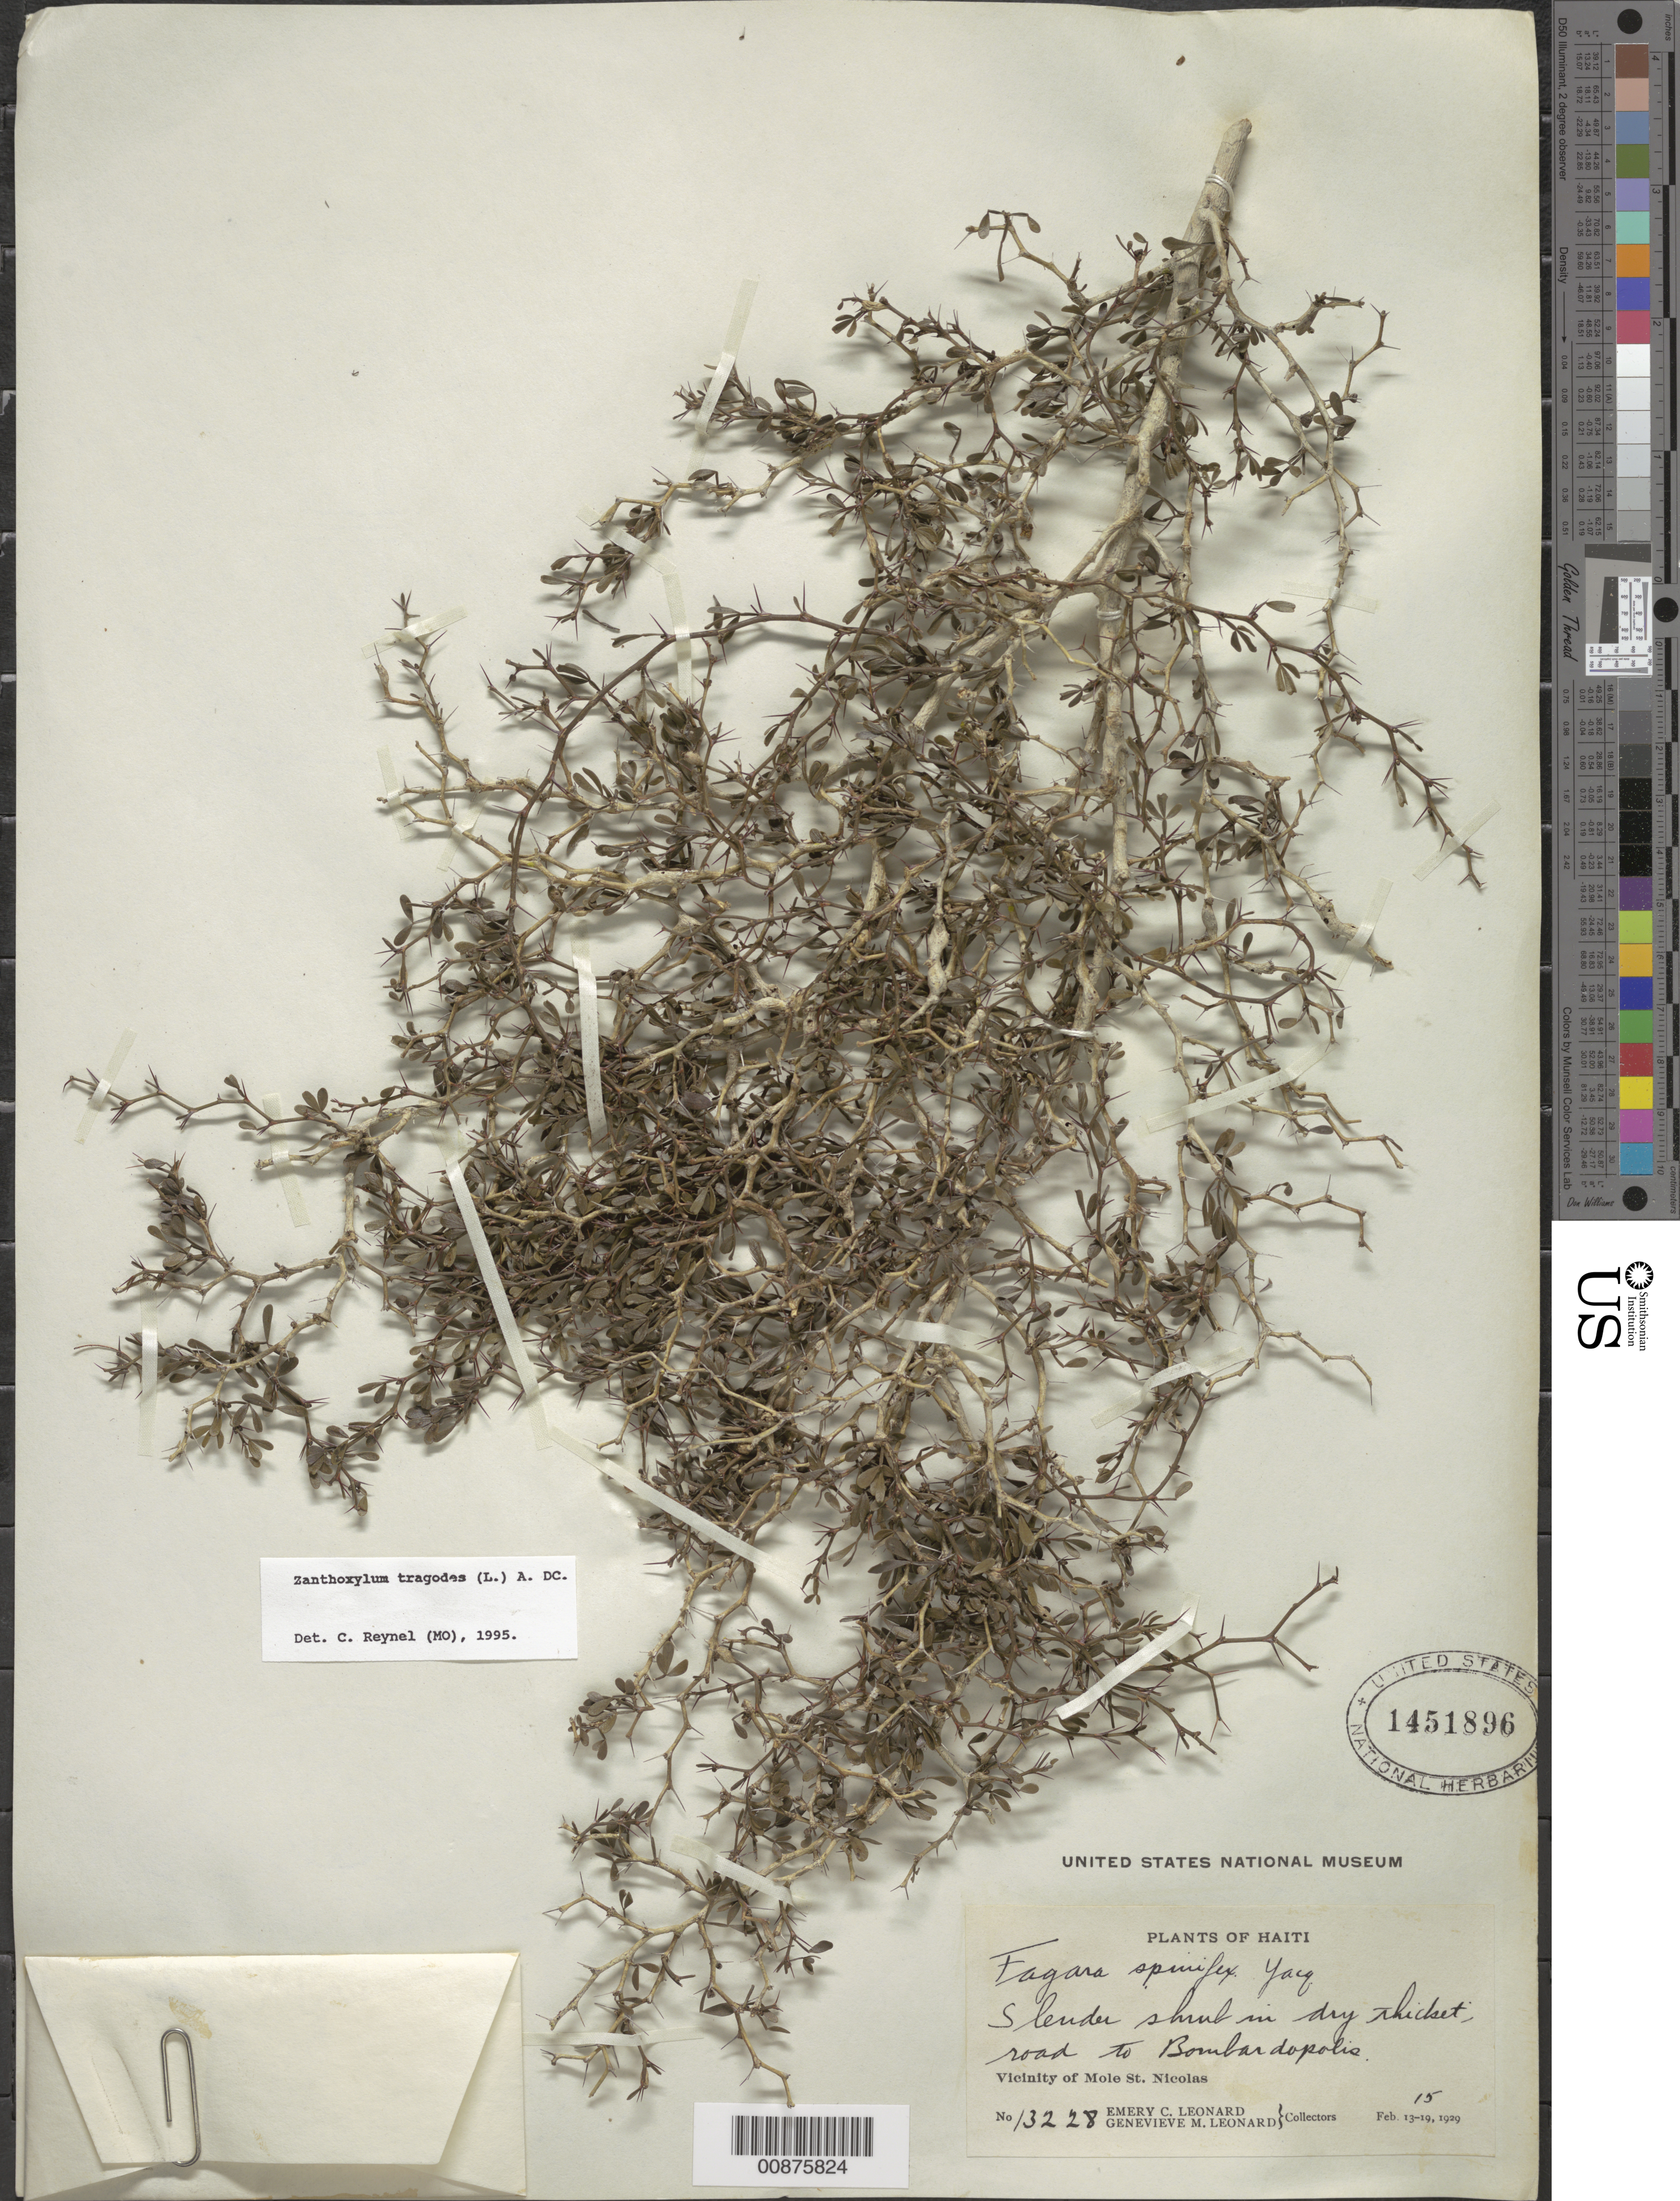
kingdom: Plantae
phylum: Tracheophyta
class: Magnoliopsida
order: Sapindales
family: Rutaceae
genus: Zanthoxylum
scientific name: Zanthoxylum tragodes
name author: (L.) DC.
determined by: Reynel, Carlos A., (MO), Missouri Botanical Garden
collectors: E. C. Leonard & G. M. Leonard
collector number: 13228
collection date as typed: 15 Feb 1929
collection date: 1929-02-15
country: Haiti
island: Hispaniola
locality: Vicinity of Mole St. Nicolas, road to Bombardopolis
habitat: In dry thicket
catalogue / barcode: US 1451896